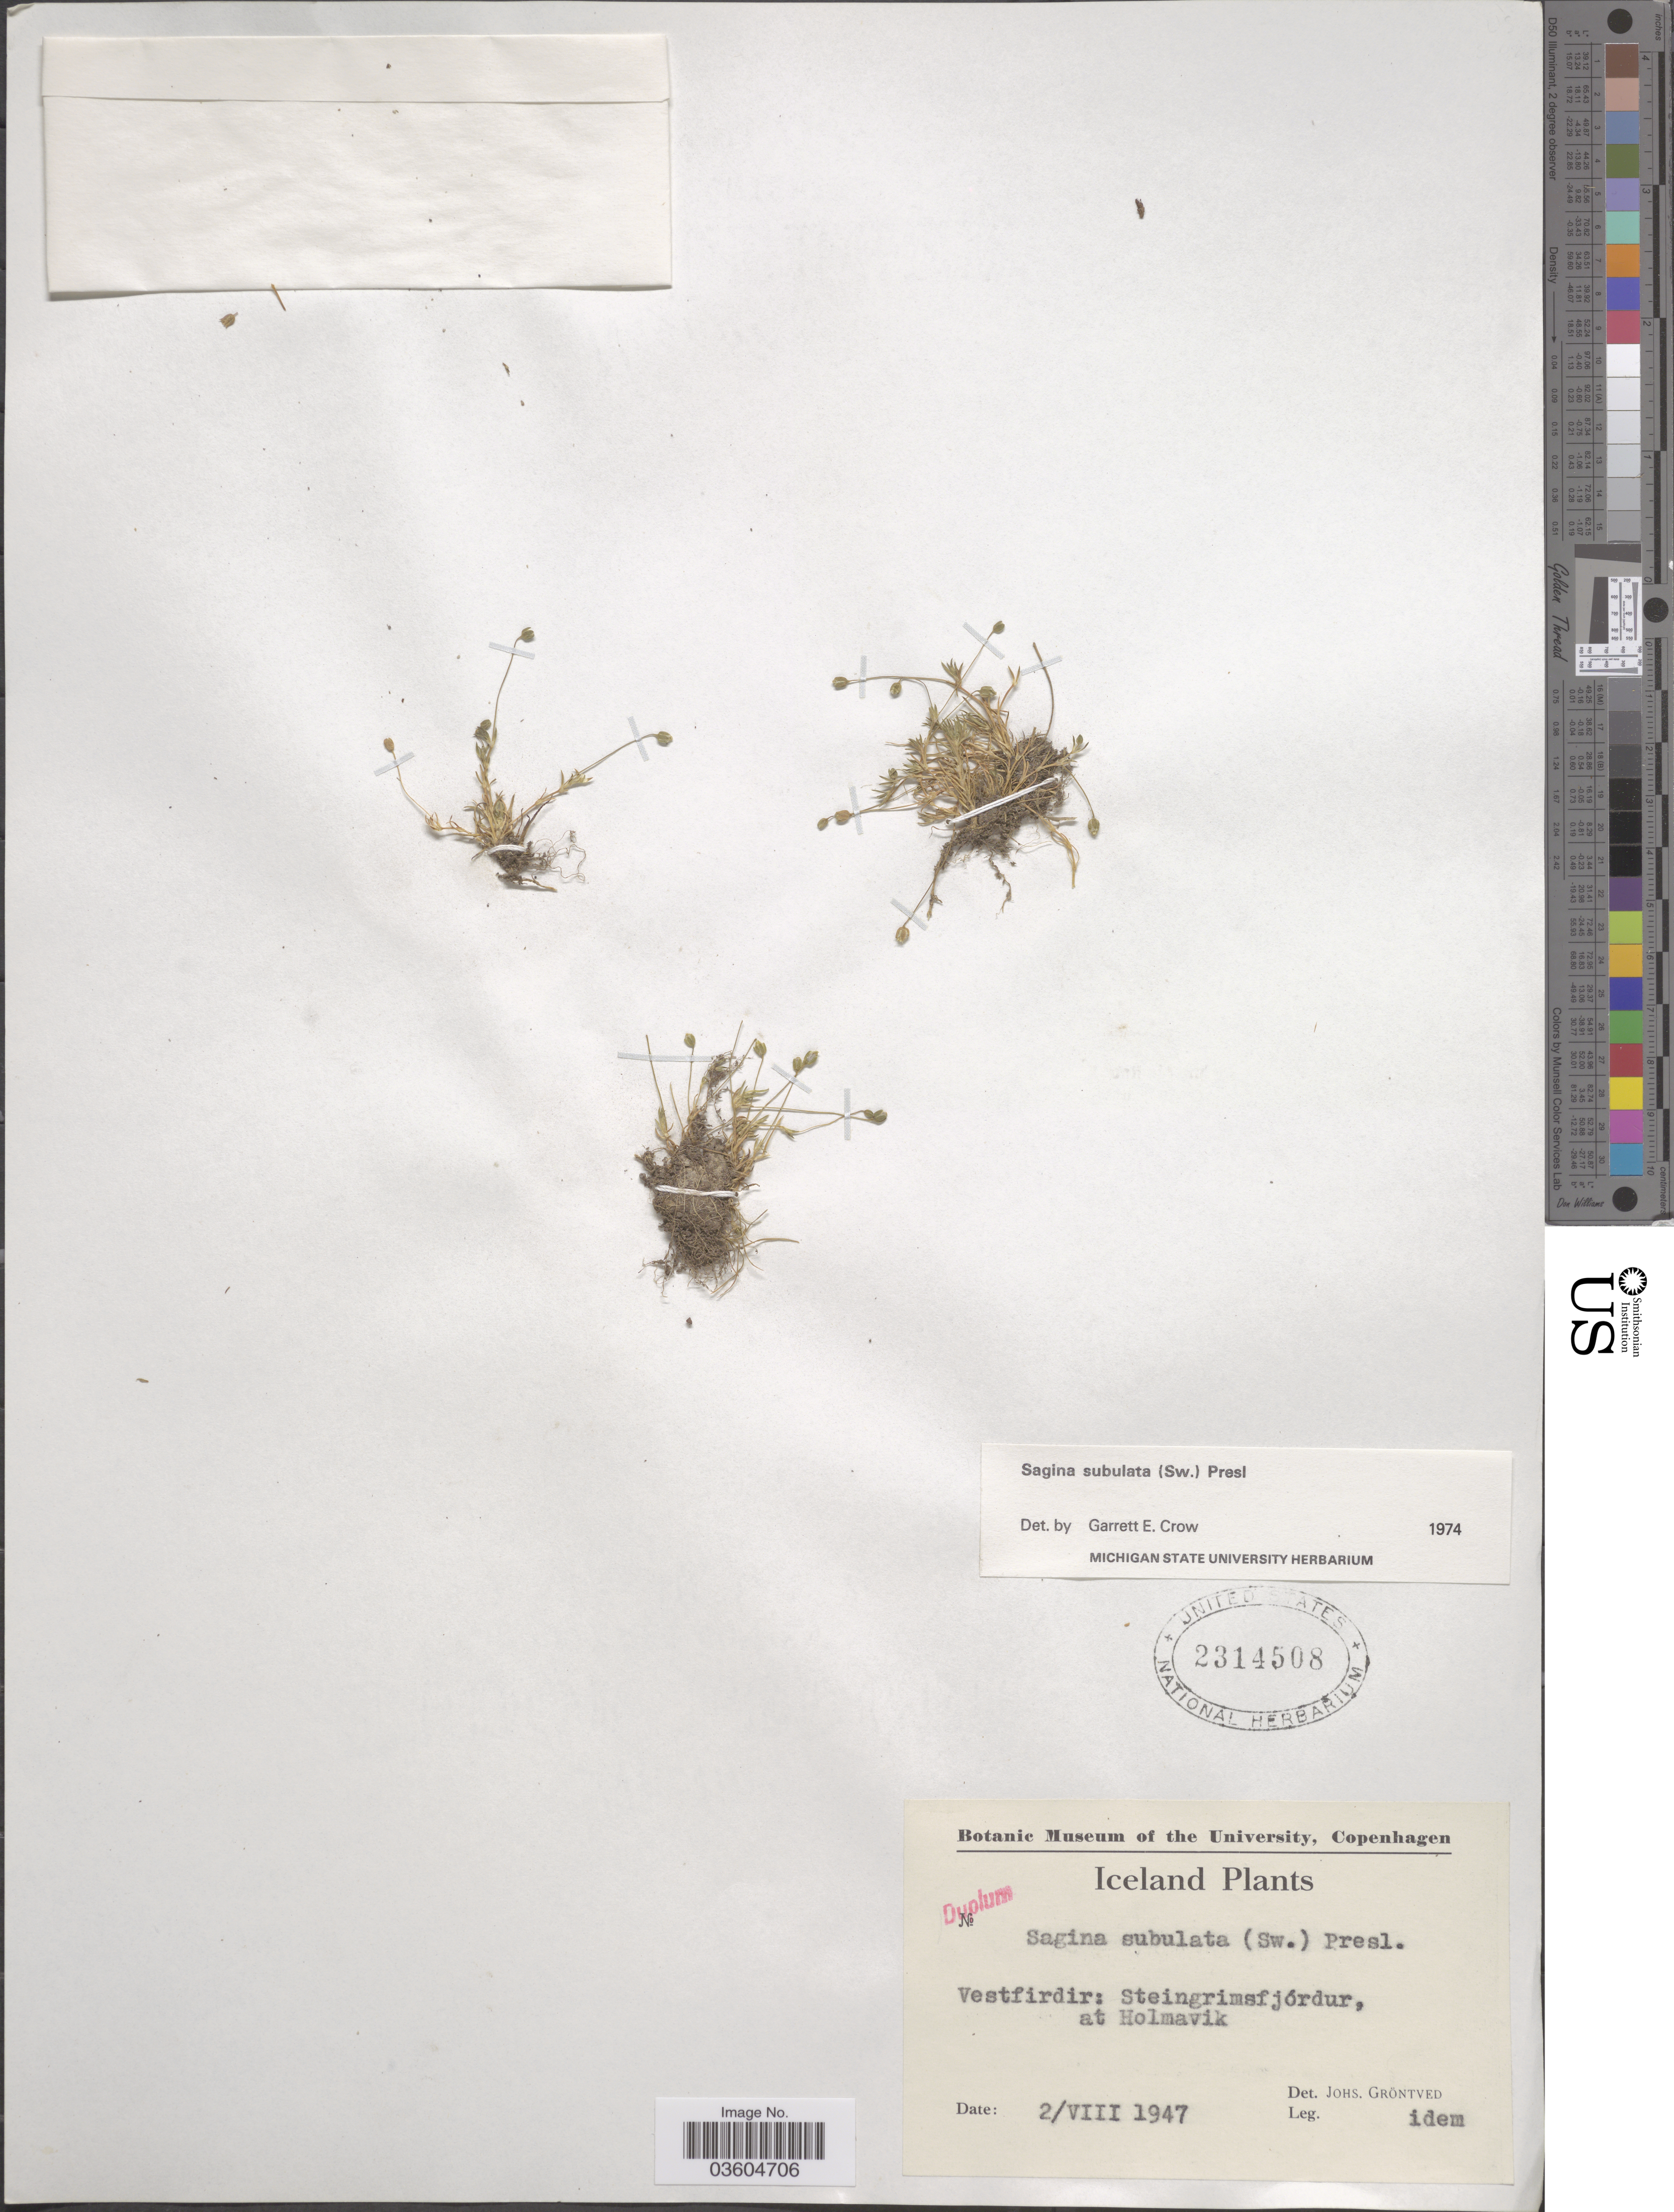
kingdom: Plantae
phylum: Tracheophyta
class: Magnoliopsida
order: Caryophyllales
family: Caryophyllaceae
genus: Sagina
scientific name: Sagina subulata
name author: (Sw.) C. Presl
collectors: J. Grøntved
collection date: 1947-08-02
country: Iceland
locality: Vestfirdir: Steingrimsfjórdur, at Holmavik.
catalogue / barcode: US 2314508